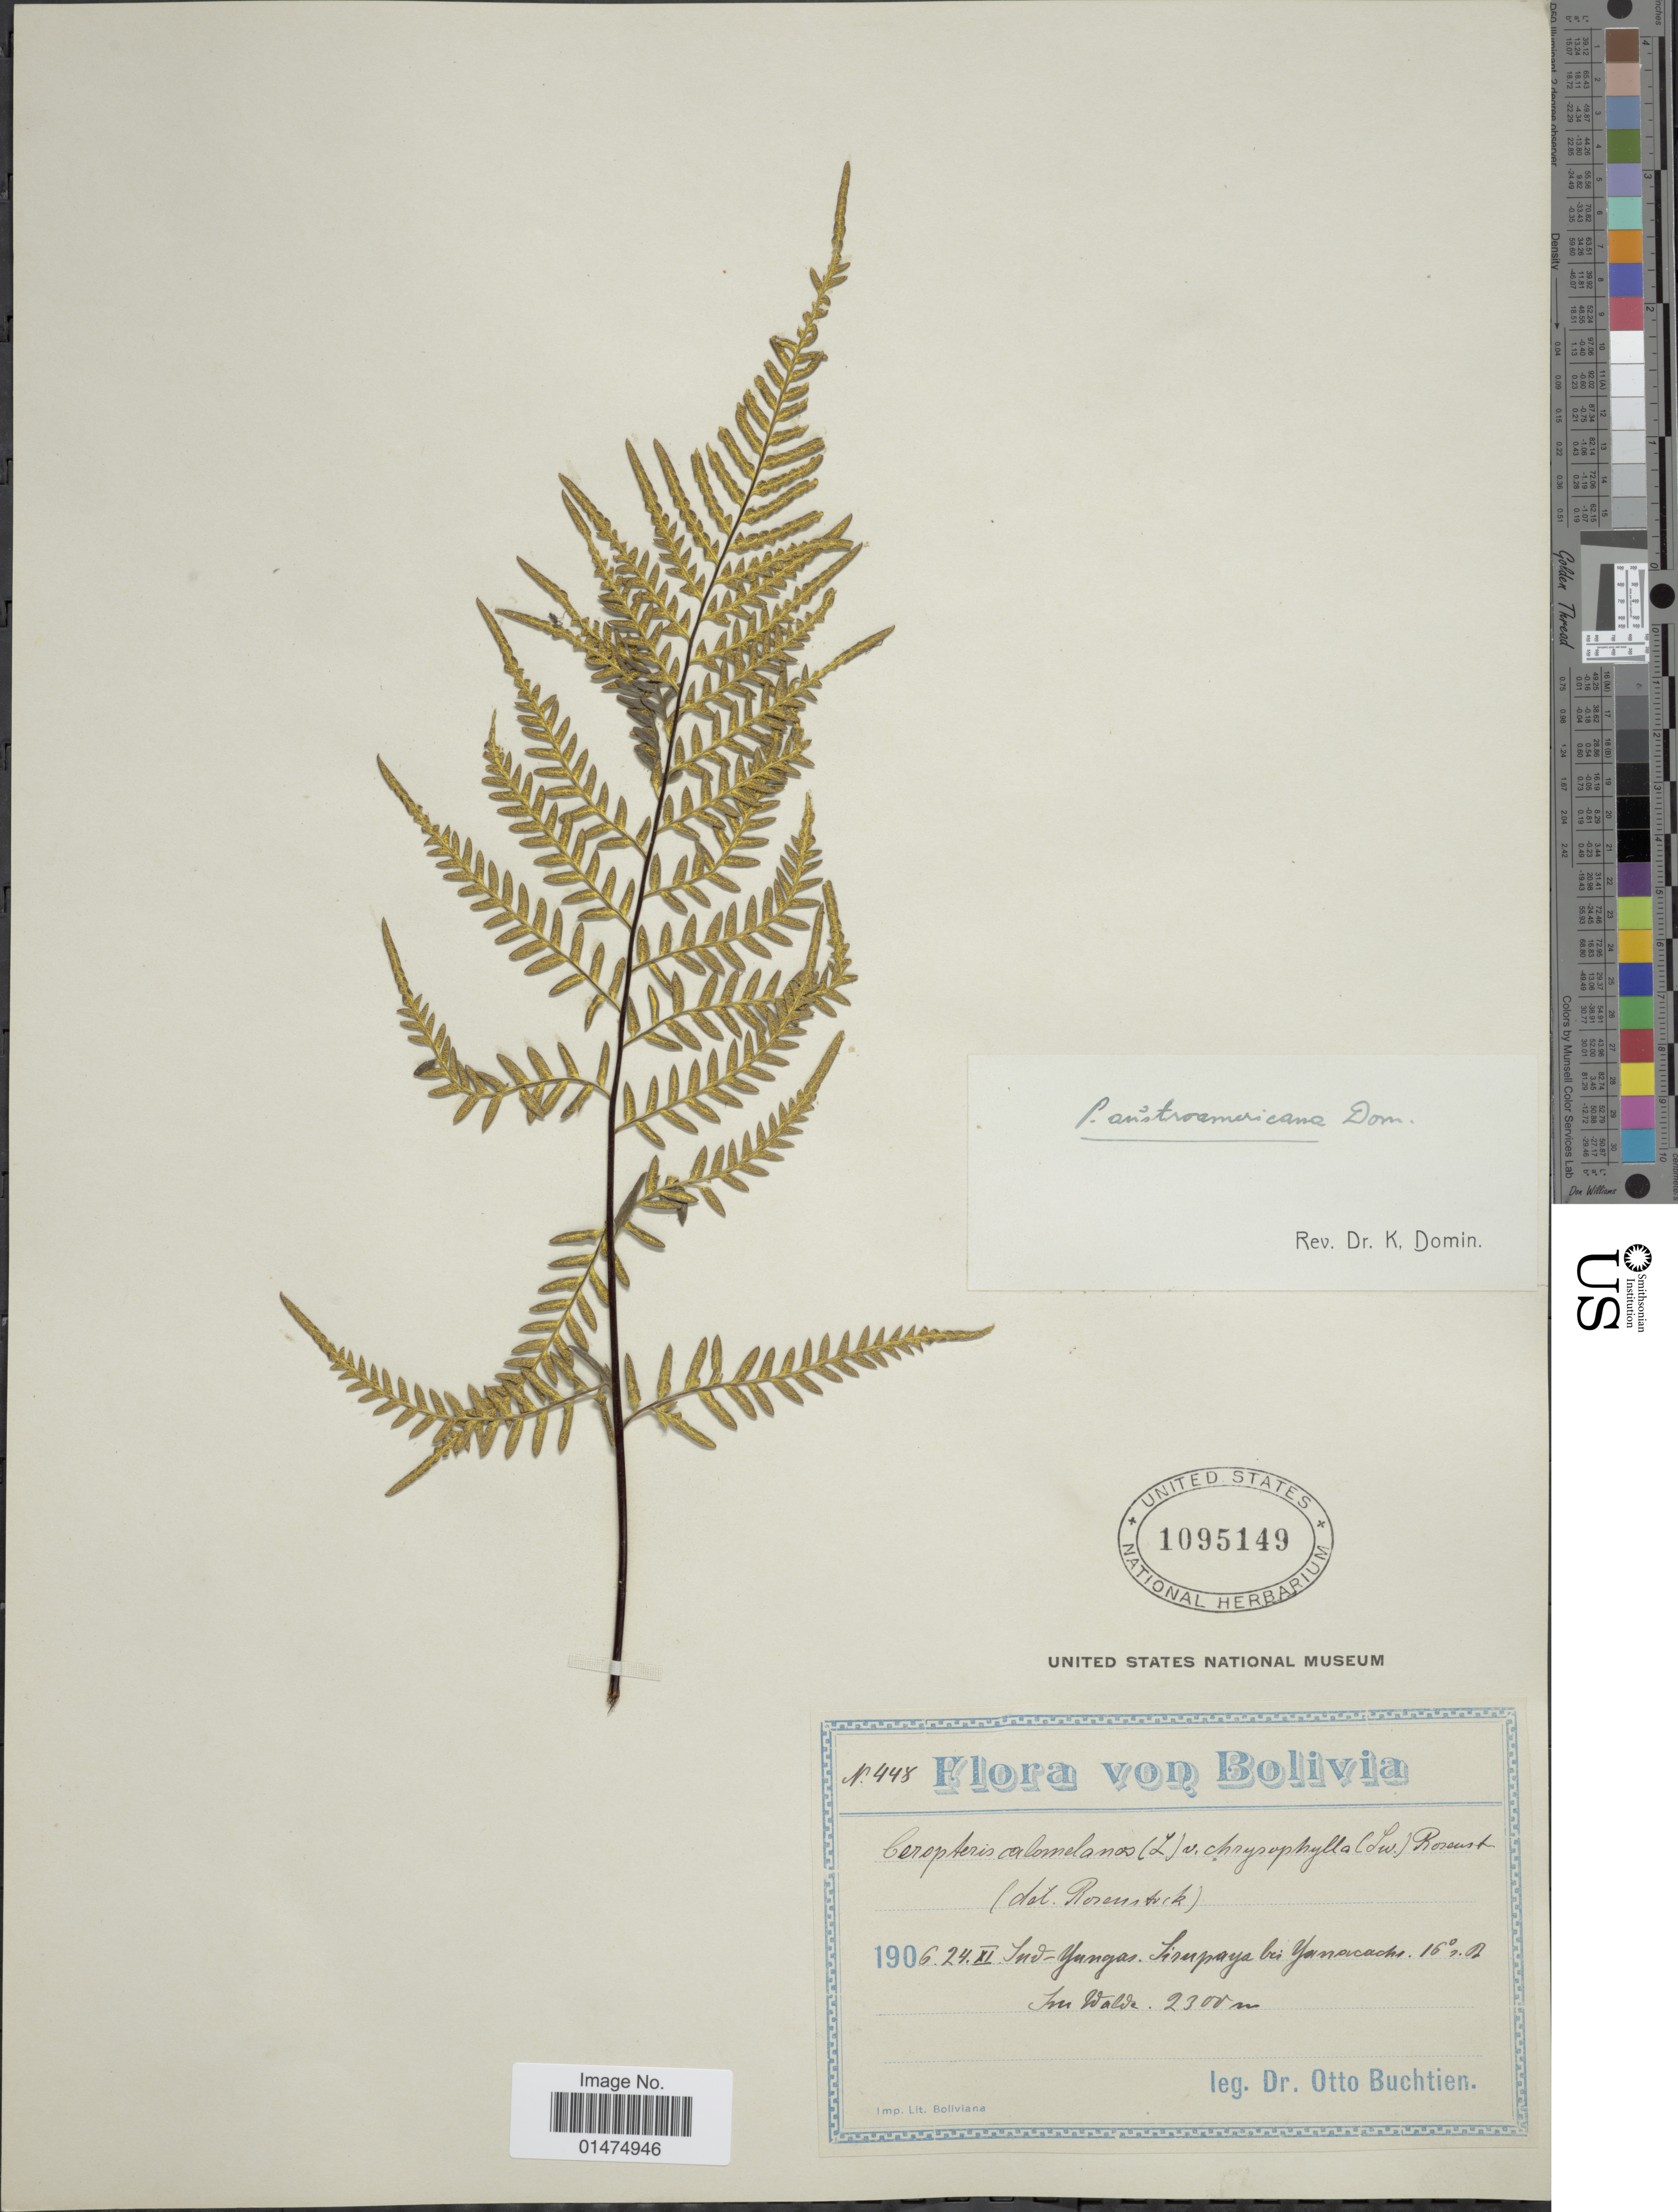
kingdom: Plantae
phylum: Tracheophyta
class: Polypodiopsida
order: Polypodiales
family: Pteridaceae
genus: Pityrogramma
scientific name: Pityrogramma calomelanos var. aureoflava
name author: (Hook.) Weath. ex L.H. Bailey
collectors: O. Buchtien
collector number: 448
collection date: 1906-11-24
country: Bolivia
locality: Sud-Yungas, Sirupaya bu Yanacachi.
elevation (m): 2300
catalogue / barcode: US 1095149